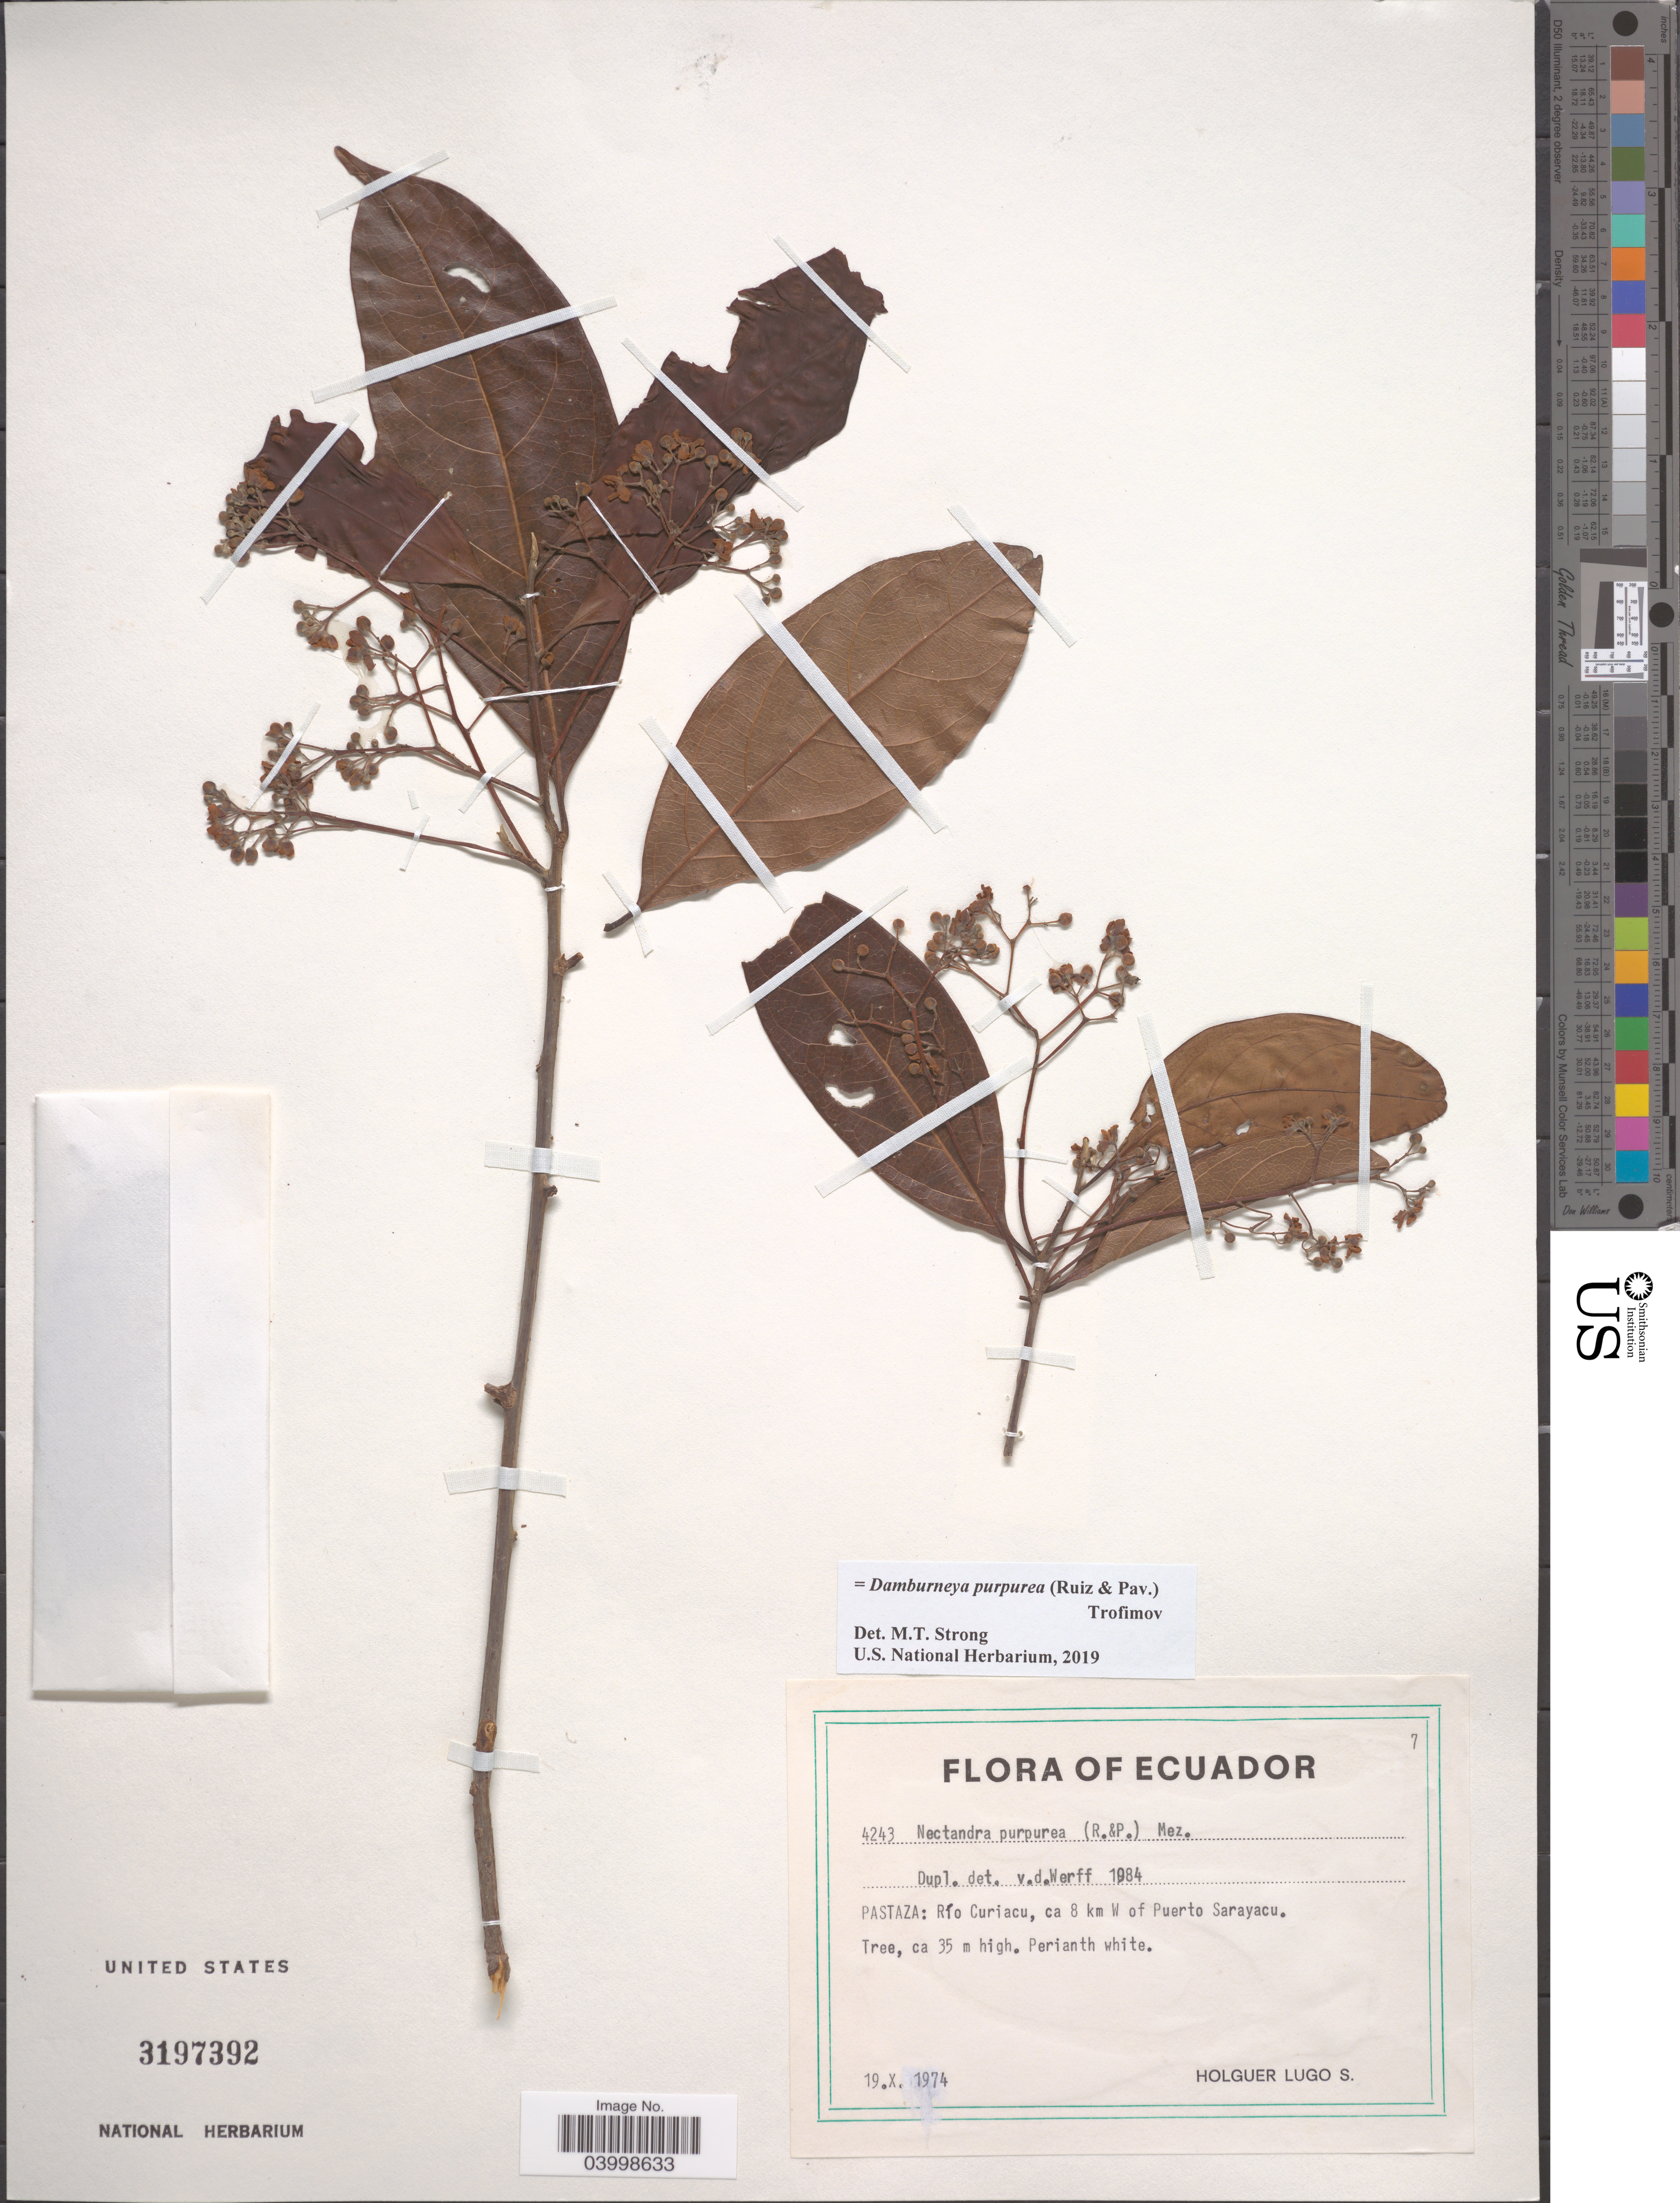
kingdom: Plantae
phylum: Tracheophyta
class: Magnoliopsida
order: Laurales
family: Lauraceae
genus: Damburneya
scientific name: Damburneya purpurea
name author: (Ruiz & Pav.) Trofimov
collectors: H. Lugo S.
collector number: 4243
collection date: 1974-10-19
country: Ecuador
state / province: Pastaza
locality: Río Curiacu, ca 8 km W of Puerto Sarayacu.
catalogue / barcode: US 3197392